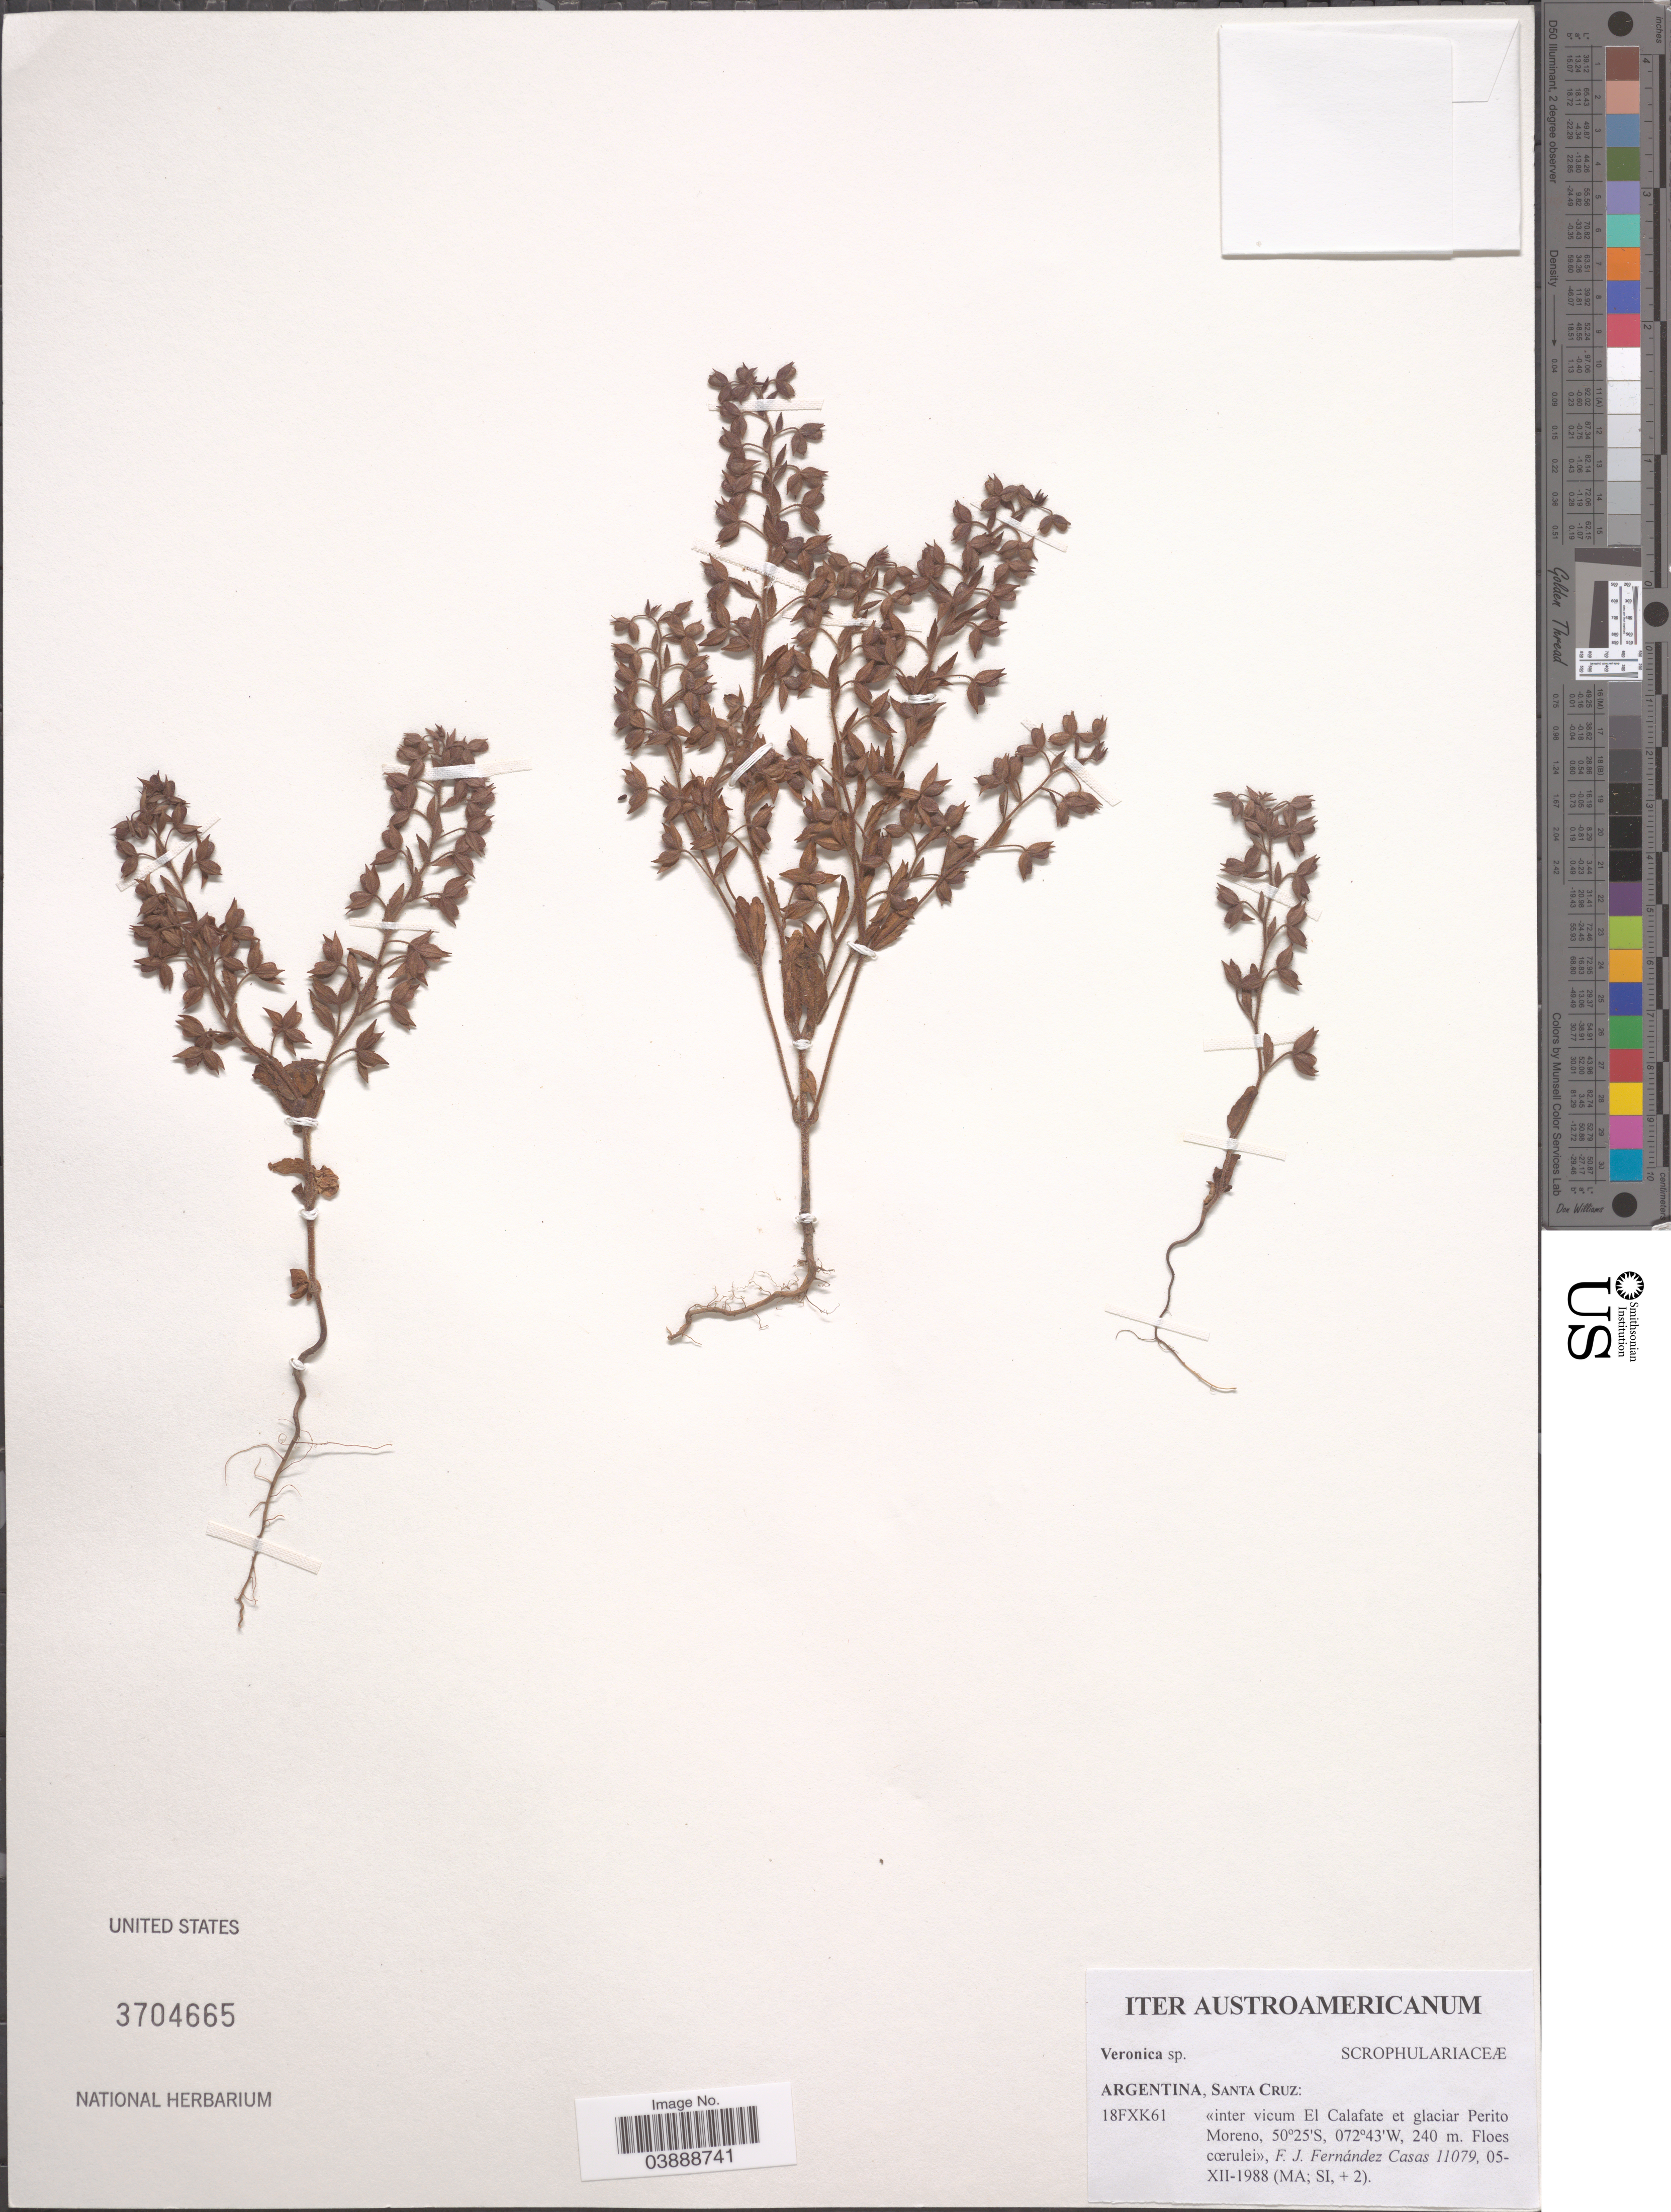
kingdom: Plantae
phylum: Tracheophyta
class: Magnoliopsida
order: Lamiales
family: Plantaginaceae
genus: Veronica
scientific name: Veronica biloba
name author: Schreb. ex L.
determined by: Albach, Dirk C.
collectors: F. Fernández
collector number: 11079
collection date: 1988-12-05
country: Argentina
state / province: Santa Cruz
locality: «Inter vicum El Calafate et glaciar Perito Moreno»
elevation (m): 240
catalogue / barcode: US 3704665